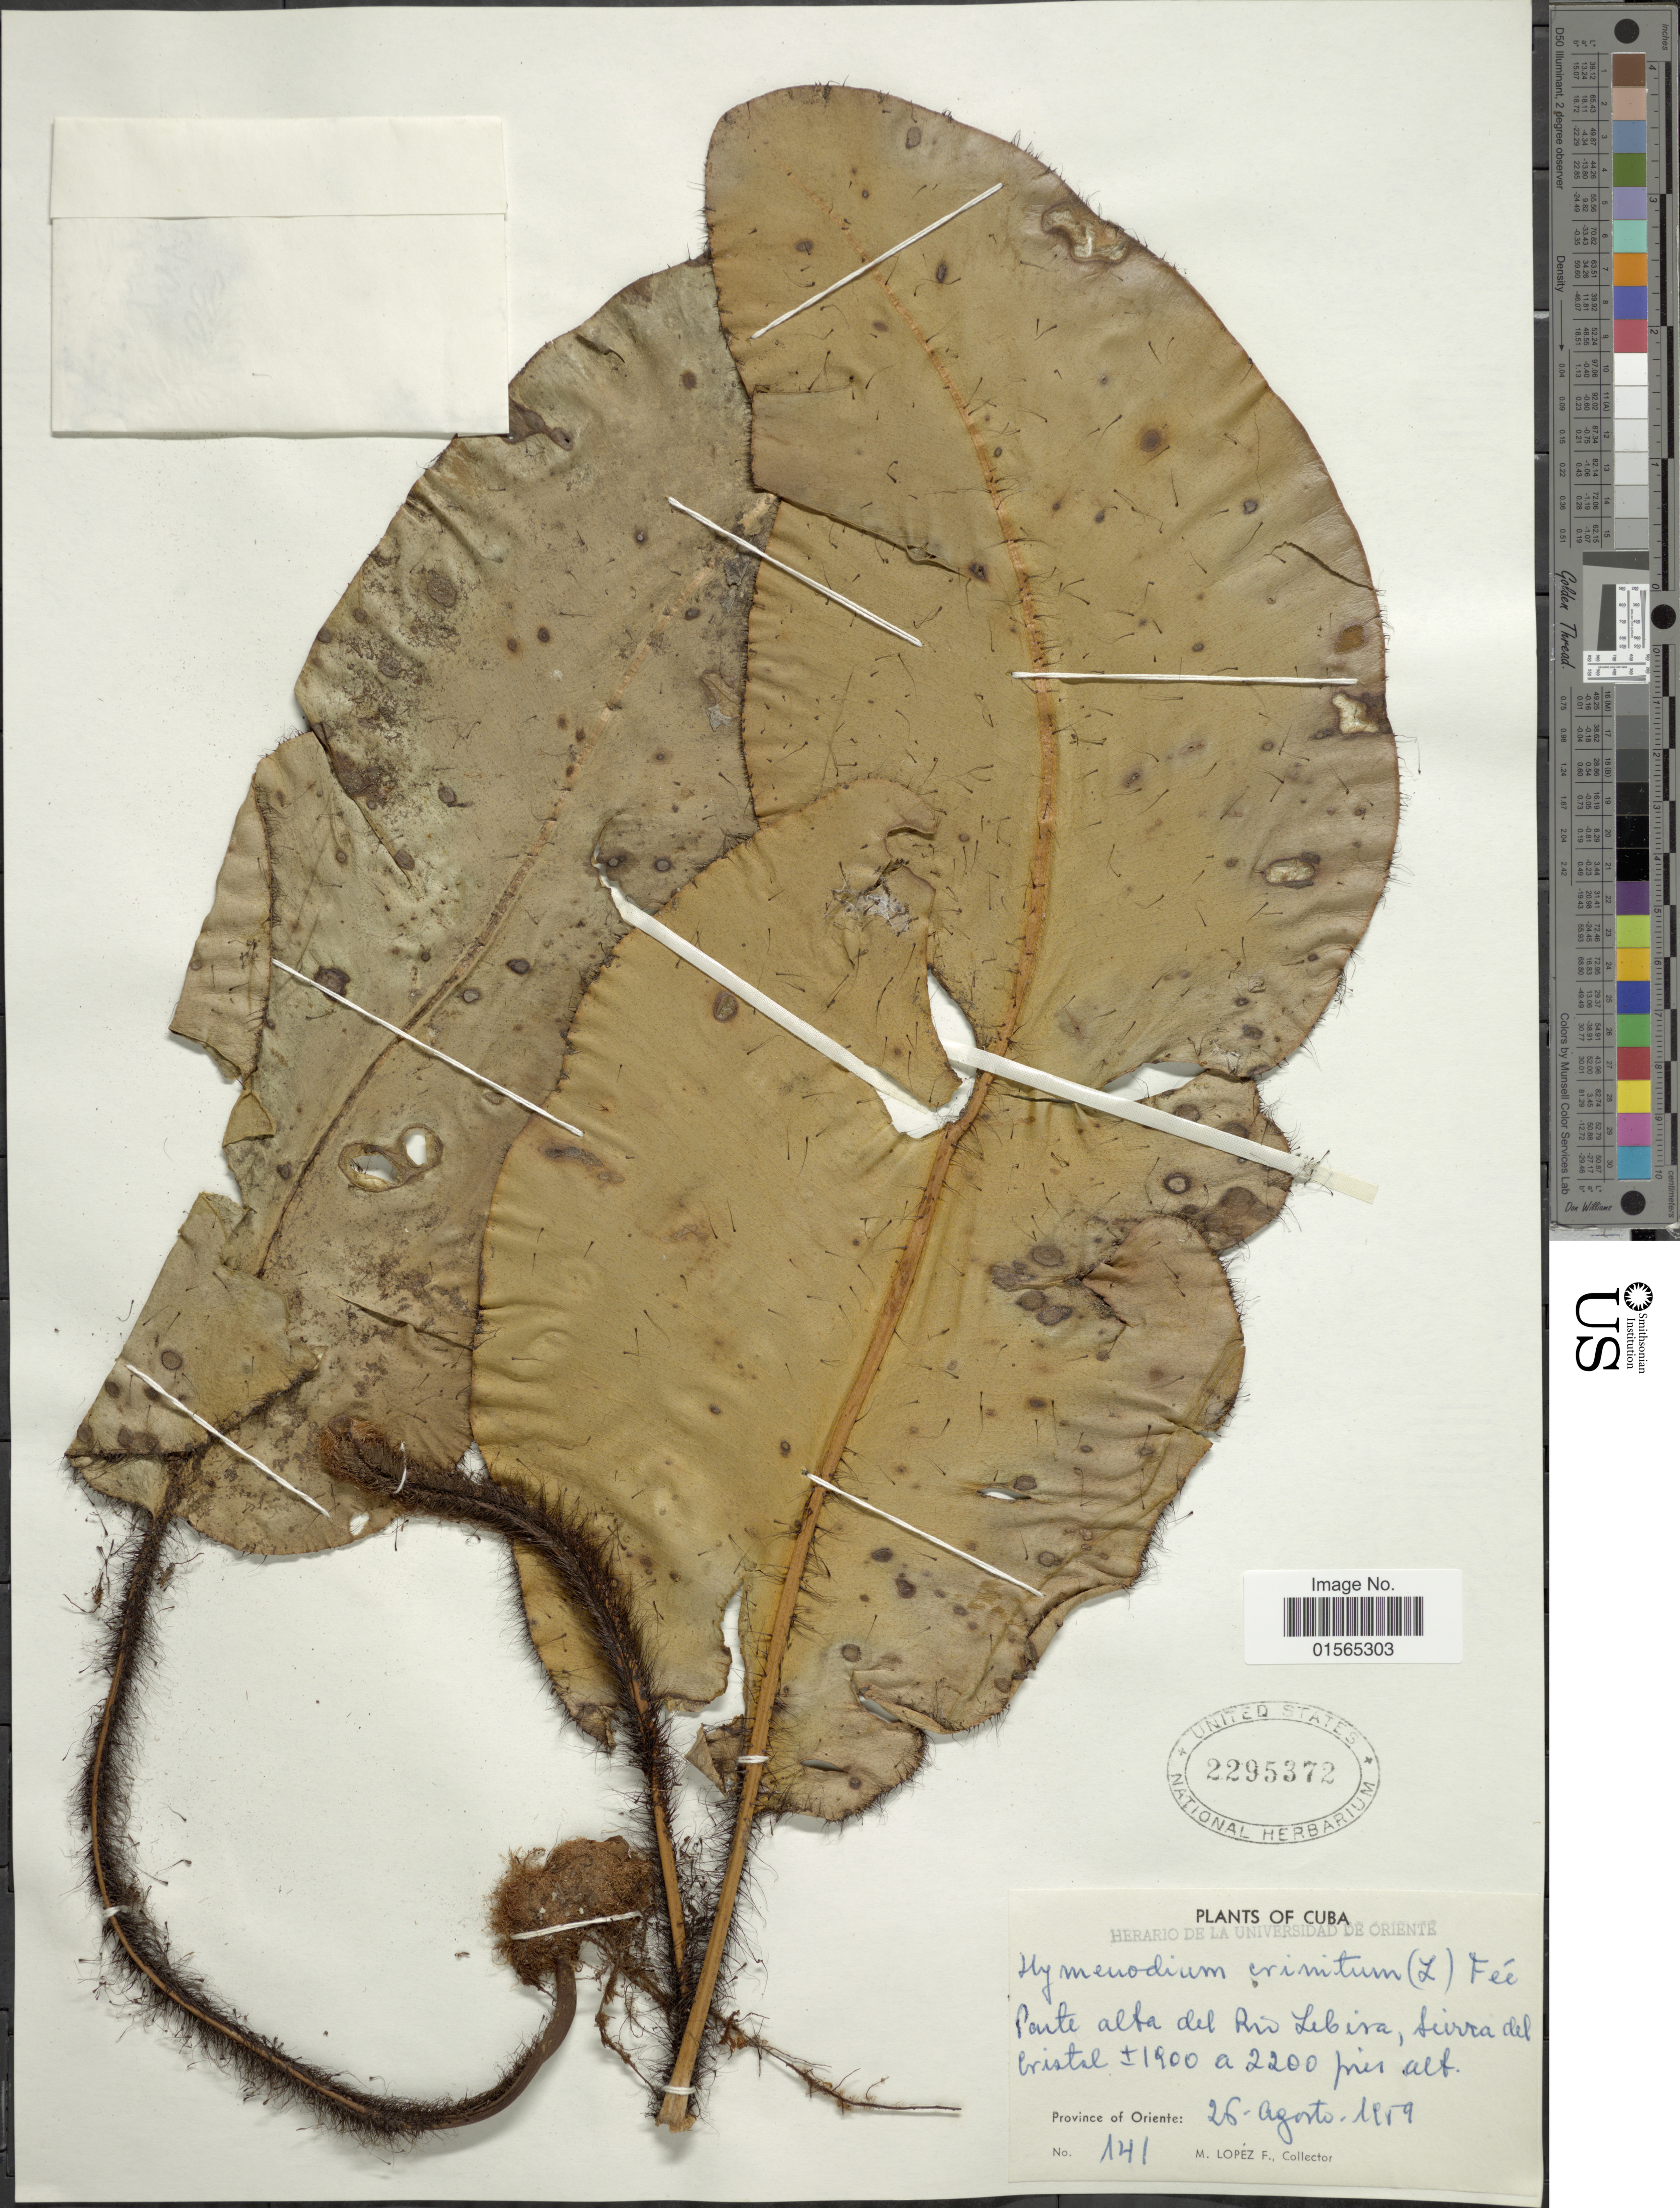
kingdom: Plantae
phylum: Tracheophyta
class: Polypodiopsida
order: Polypodiales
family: Dryopteridaceae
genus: Elaphoglossum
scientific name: Elaphoglossum crinitum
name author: (L.) Christ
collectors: M. López Figueiras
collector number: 141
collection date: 1959-08-26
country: Cuba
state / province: Oriente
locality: Ponte alta del Rio Lebisa, Sierra del Crista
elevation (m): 1900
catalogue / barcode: US 2295372